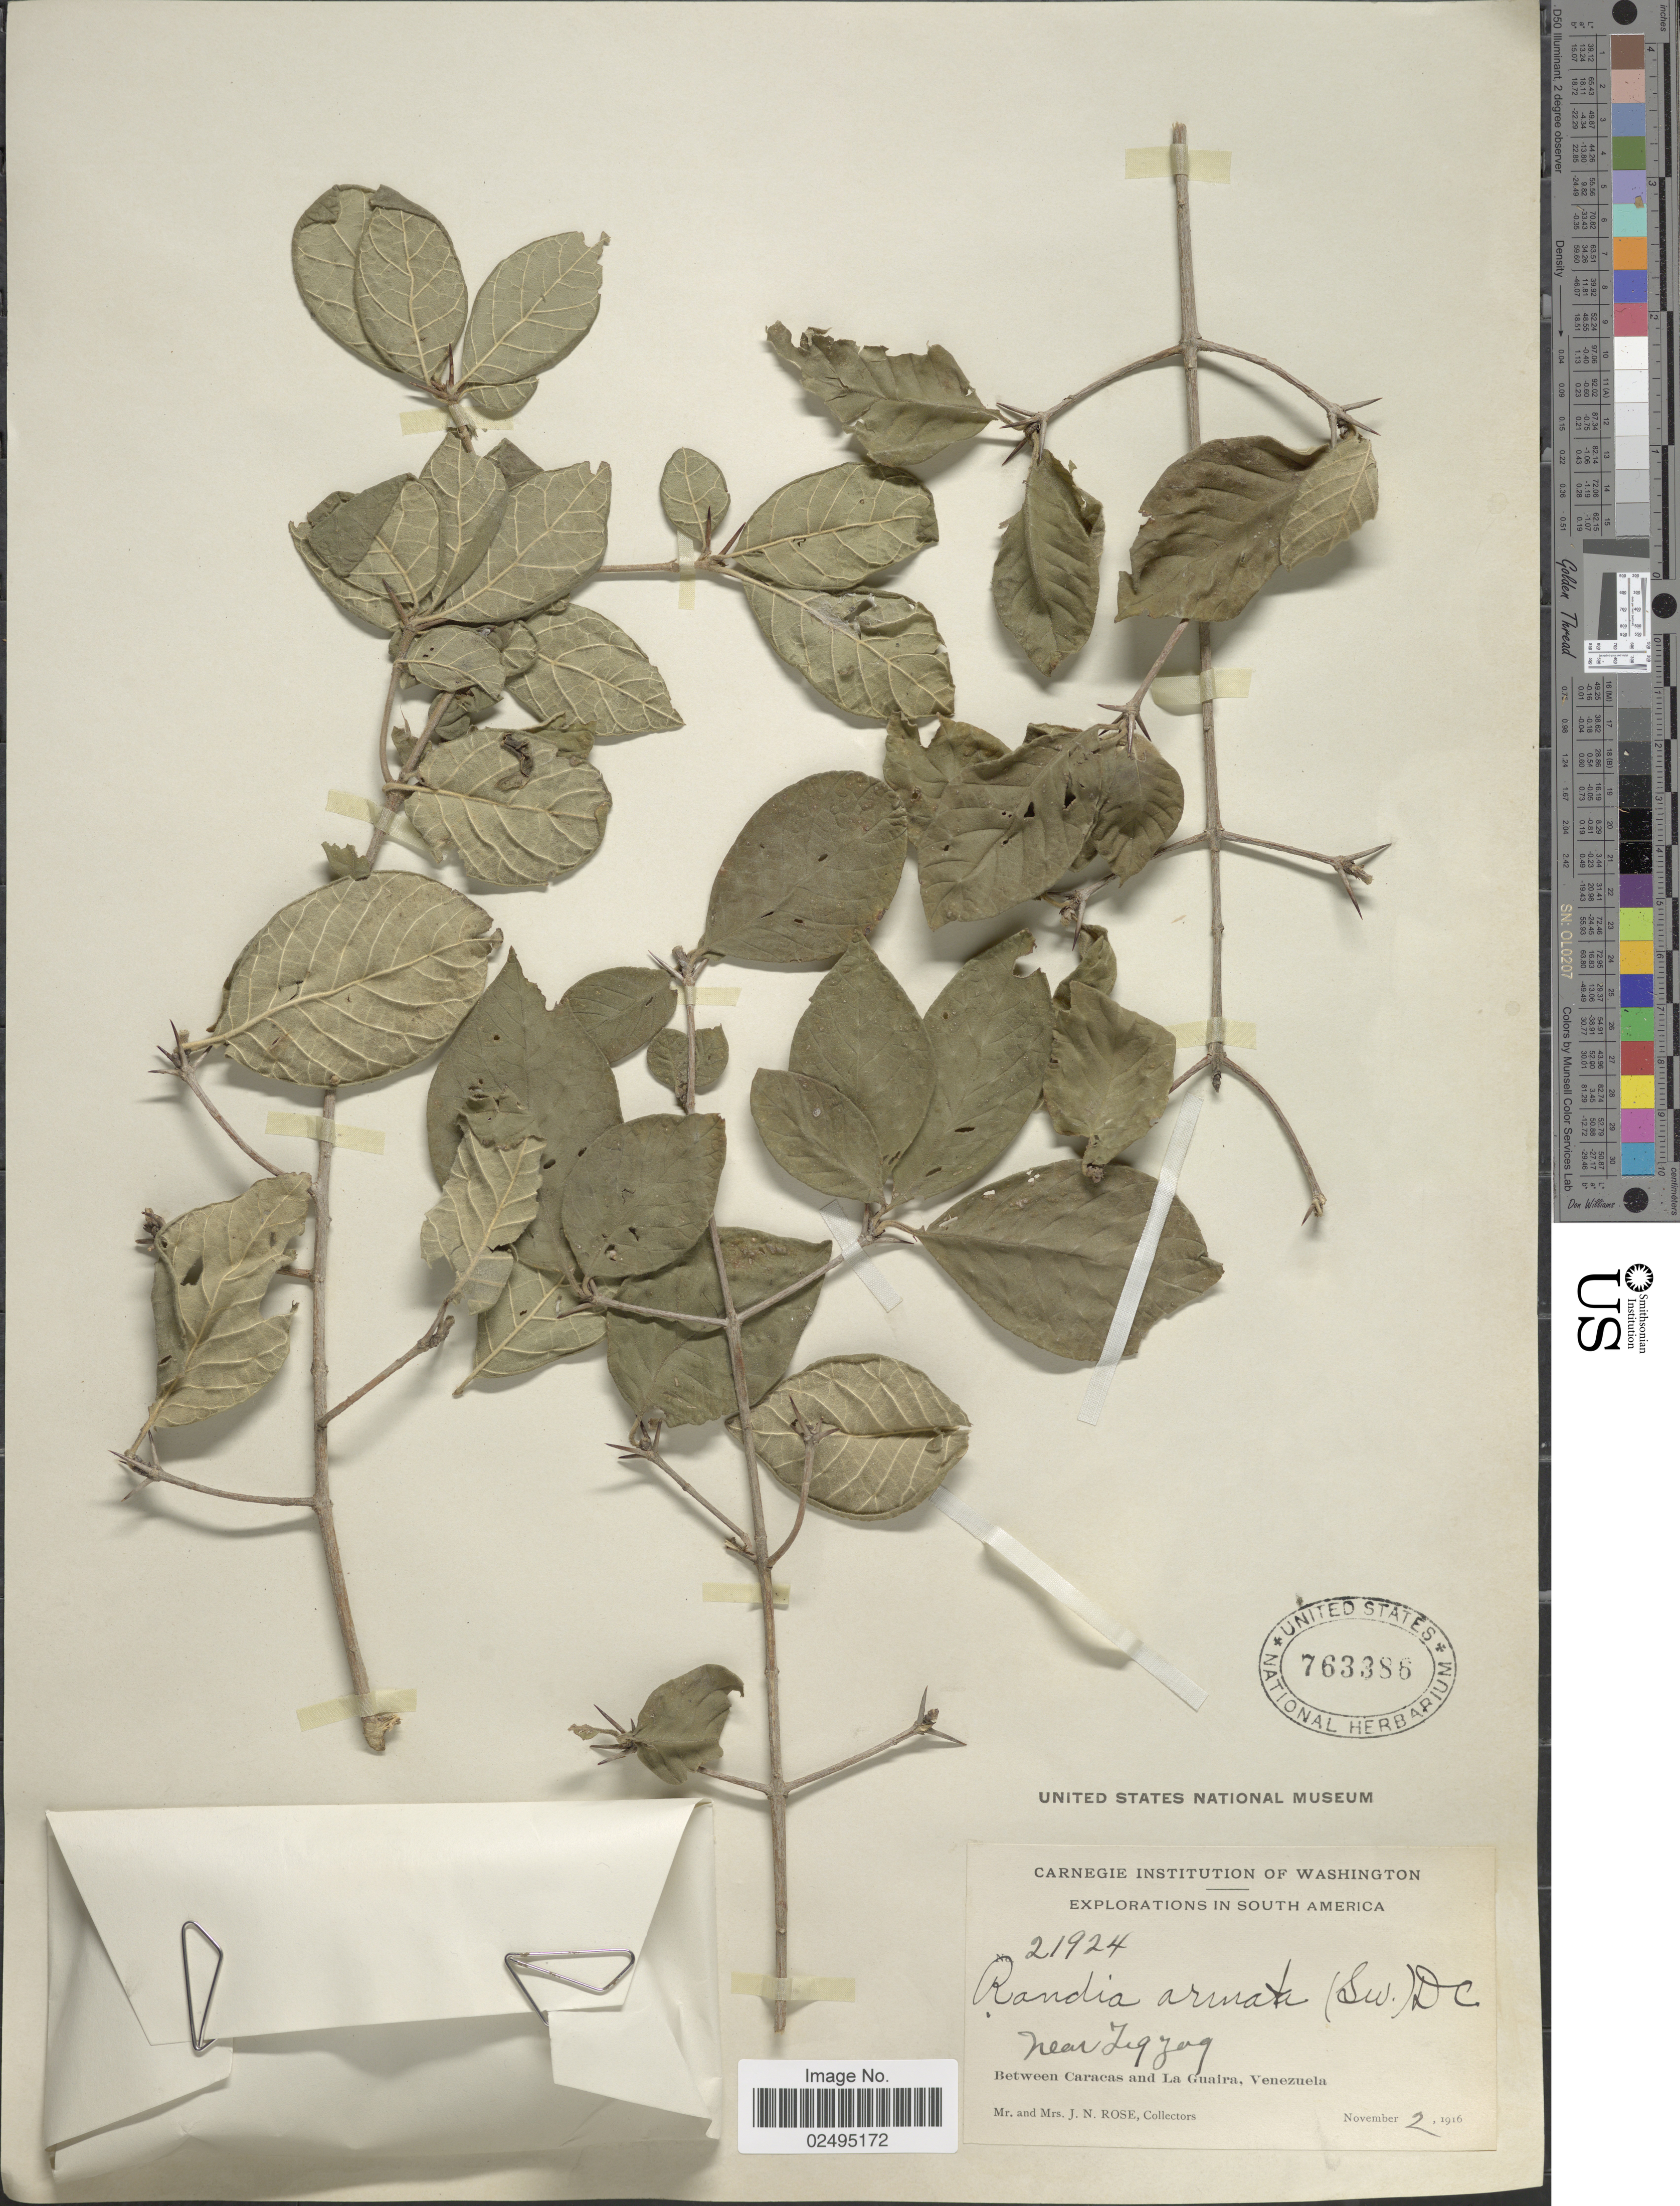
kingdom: Plantae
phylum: Tracheophyta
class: Magnoliopsida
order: Gentianales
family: Rubiaceae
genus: Randia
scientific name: Randia armata var. pubescens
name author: (Kunth) R. Knuth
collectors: J. N. Rose & L. B. Rose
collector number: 21924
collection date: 1916-11-02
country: Venezuela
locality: Near ZigZag , Between Caracas and La Guaira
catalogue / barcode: US 763386